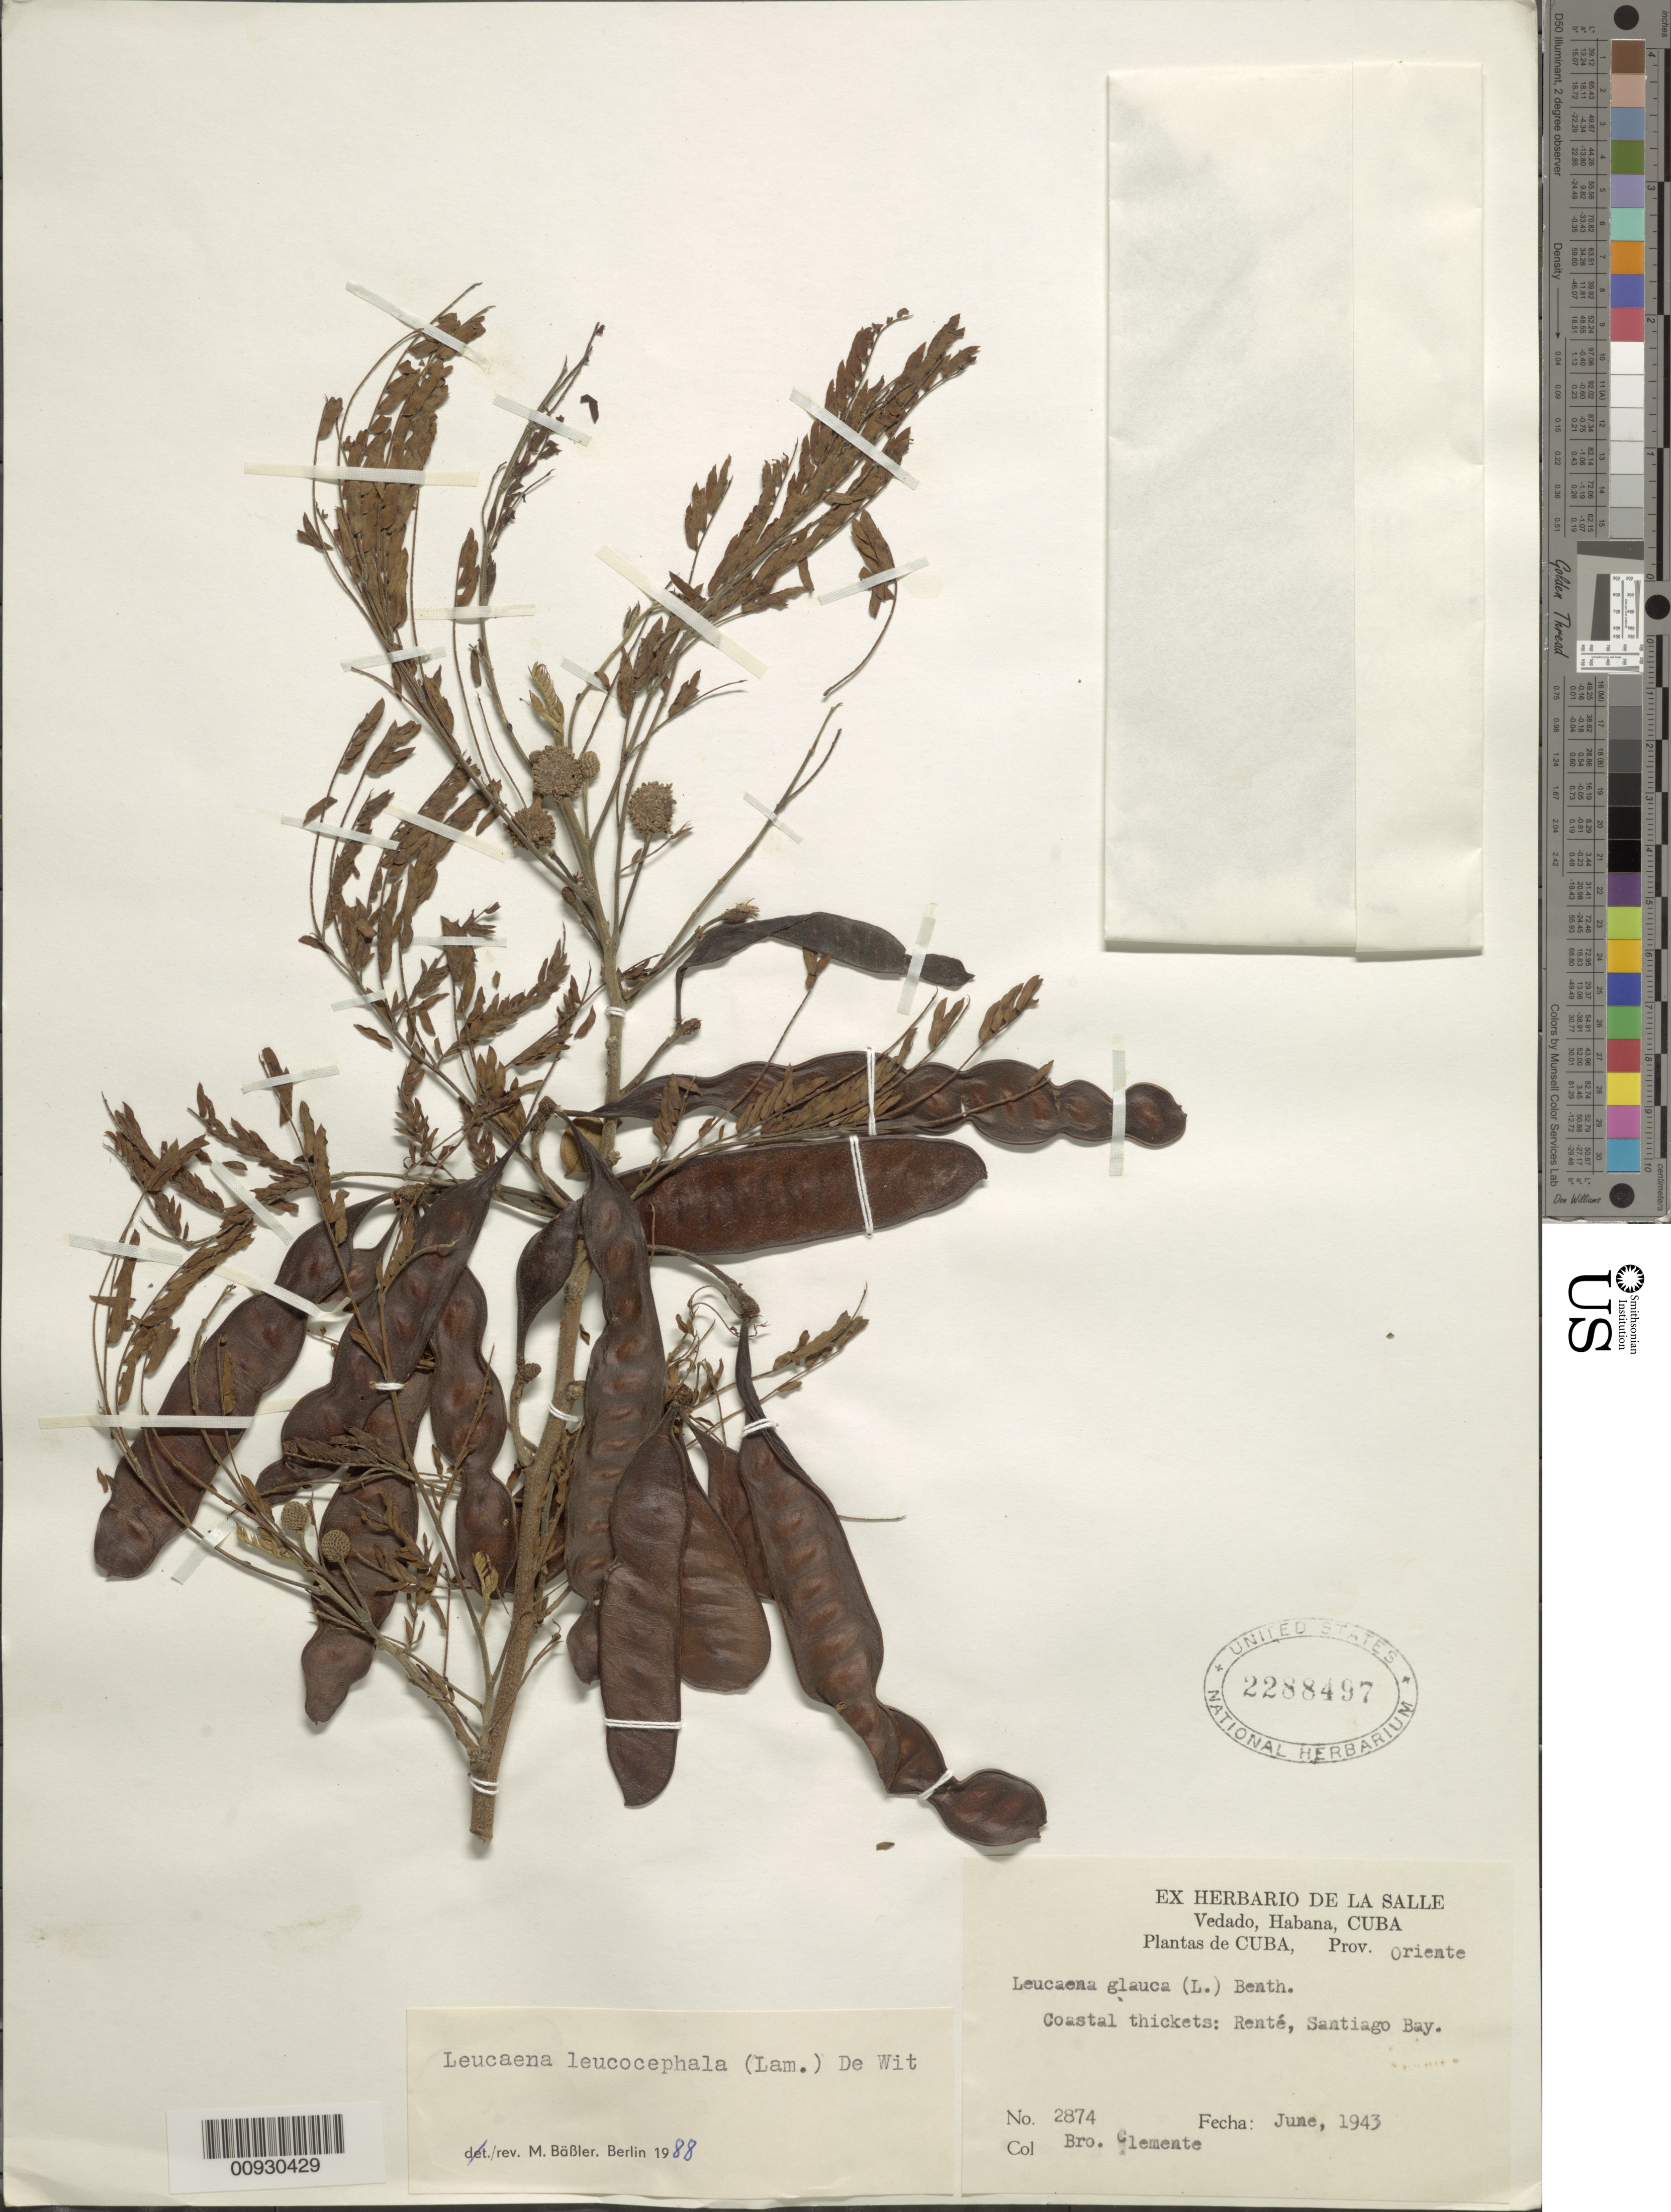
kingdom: Plantae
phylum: Tracheophyta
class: Magnoliopsida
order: Fabales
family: Fabaceae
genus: Leucaena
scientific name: Leucaena leucocephala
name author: (Lam.) de Wit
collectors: B. Clement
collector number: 2874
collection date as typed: Jun 1943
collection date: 1943-06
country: Cuba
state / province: Santiago de Cuba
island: Cuba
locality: Rente Santiago Bay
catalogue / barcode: US 2288497